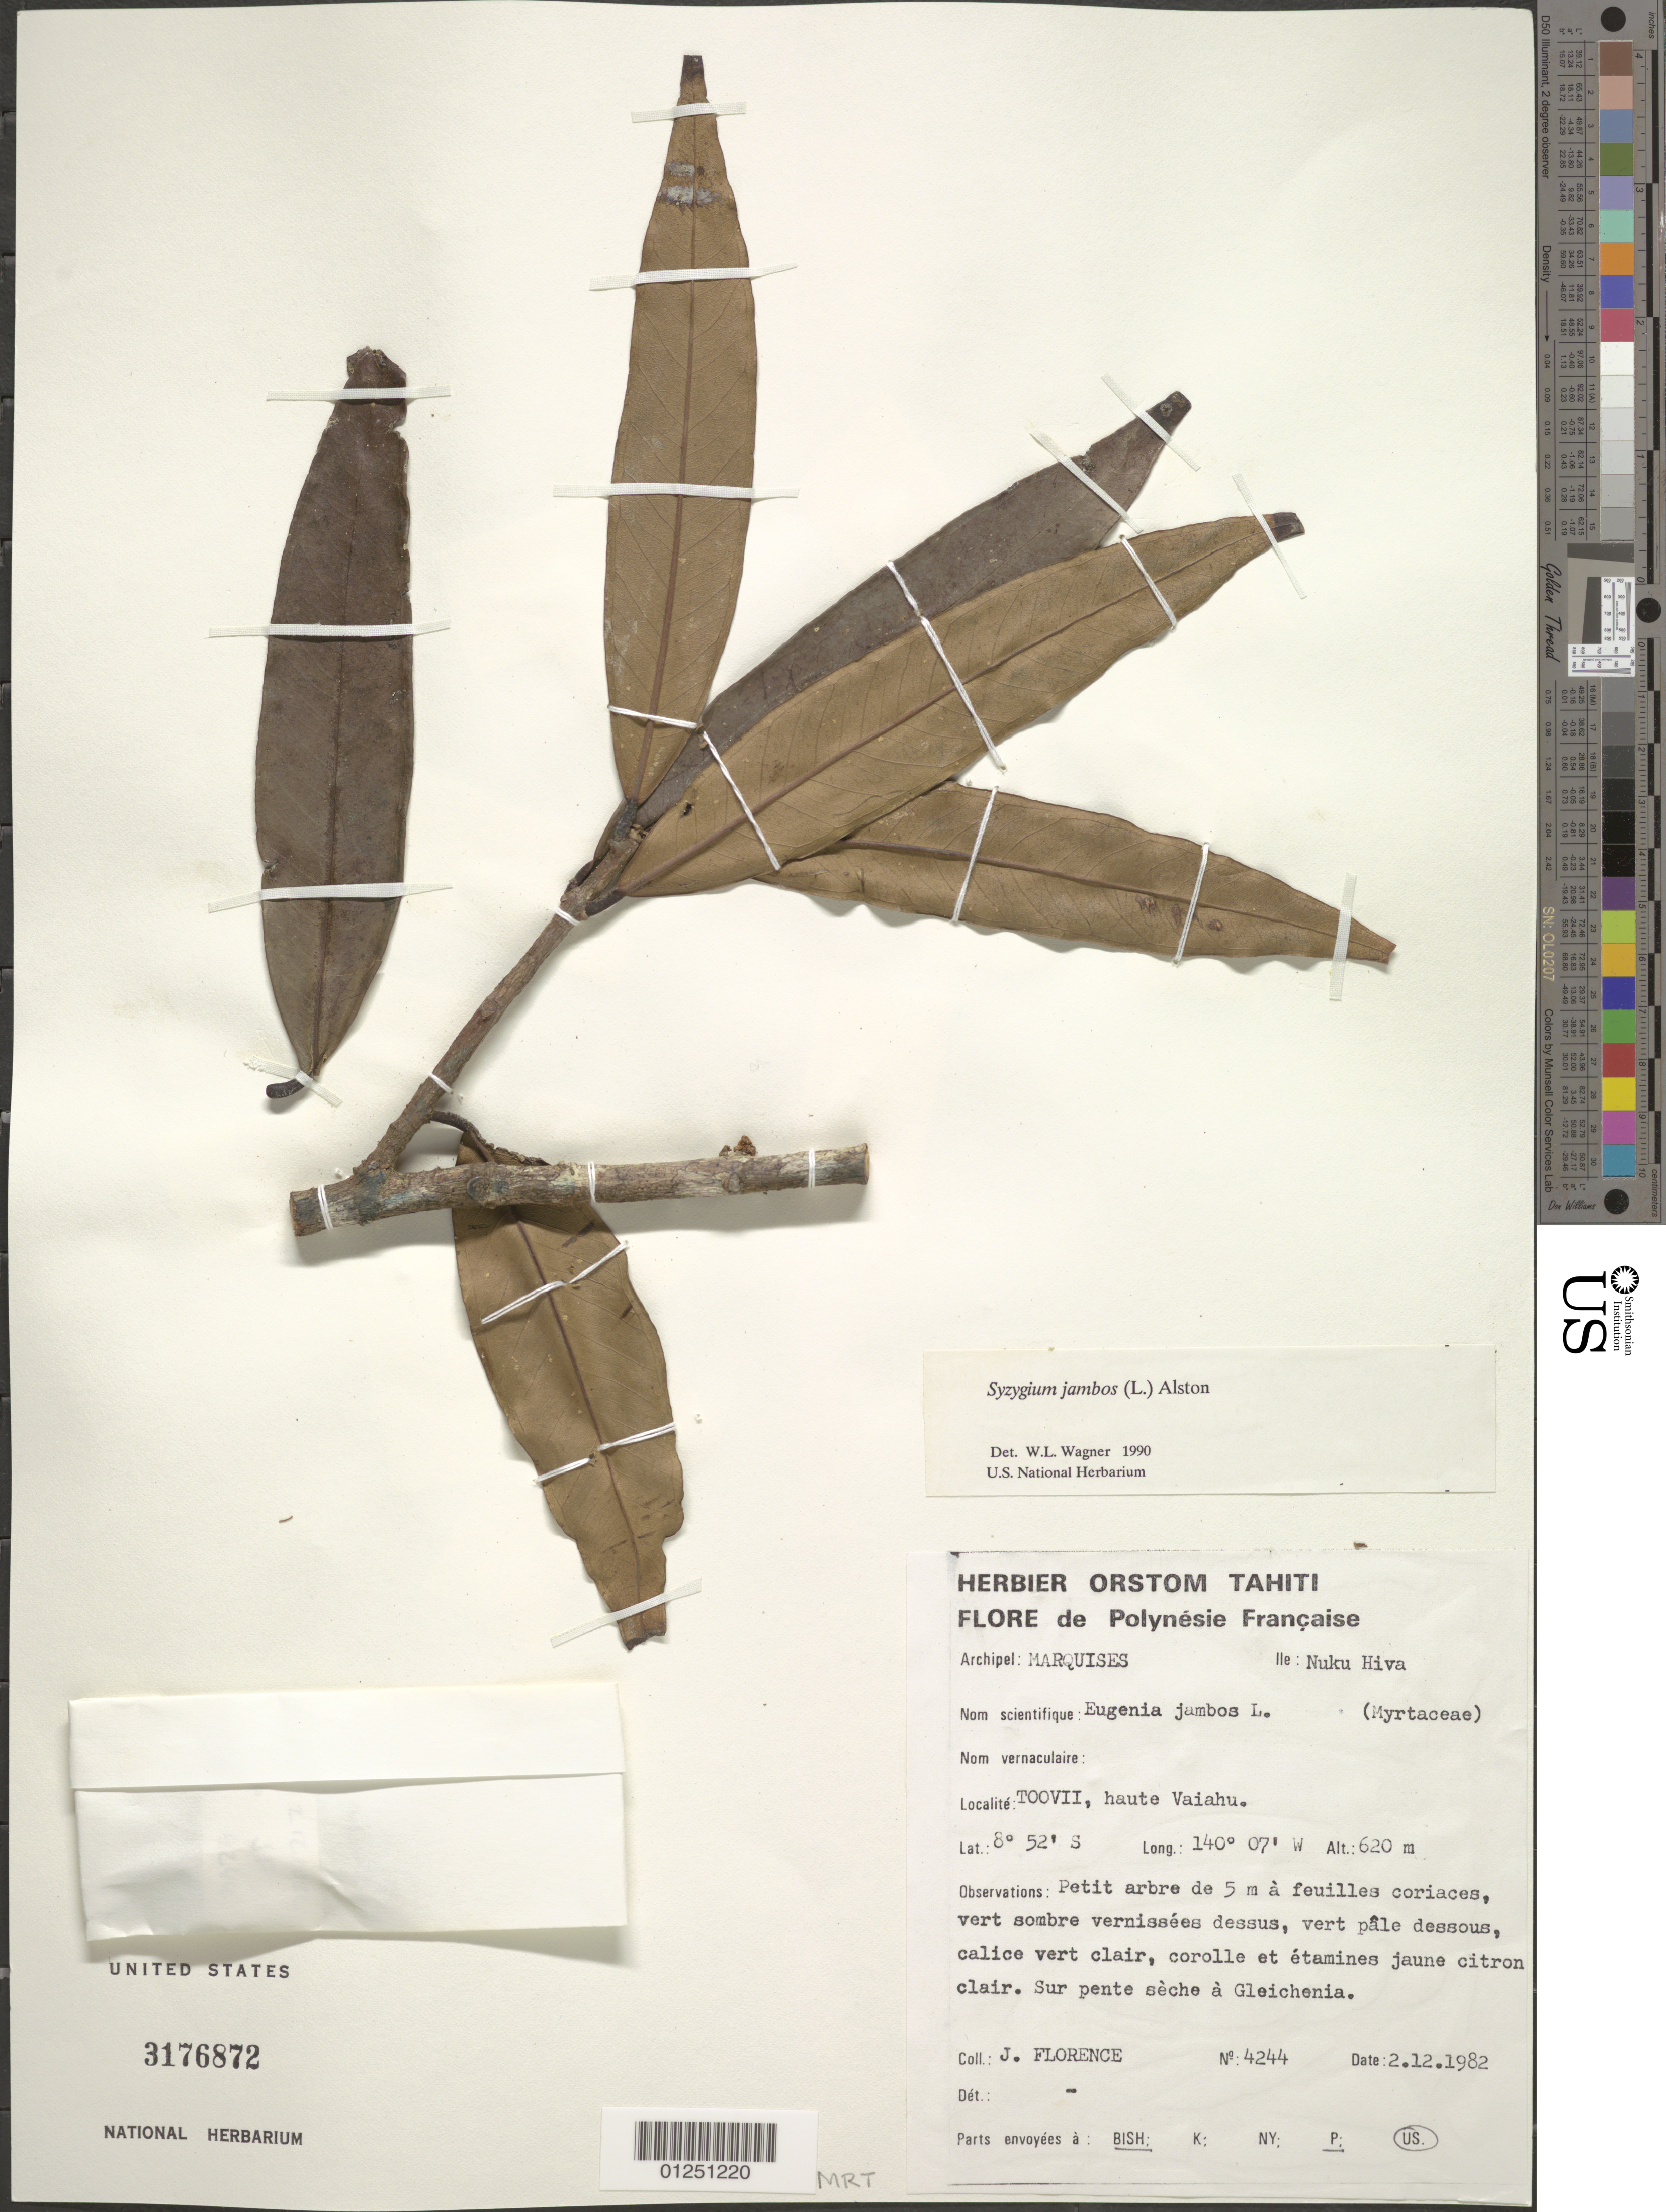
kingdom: Plantae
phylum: Tracheophyta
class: Magnoliopsida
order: Myrtales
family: Myrtaceae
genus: Syzygium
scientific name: Syzygium jambos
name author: (L.) Alston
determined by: Florence, J.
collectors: J. Florence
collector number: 4244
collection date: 1982-12-02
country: French Polynesia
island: Nuku Hiva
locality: Toovii, haute Vaiahu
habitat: Sur pente sèche à Gleichenia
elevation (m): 620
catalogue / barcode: US 3176872